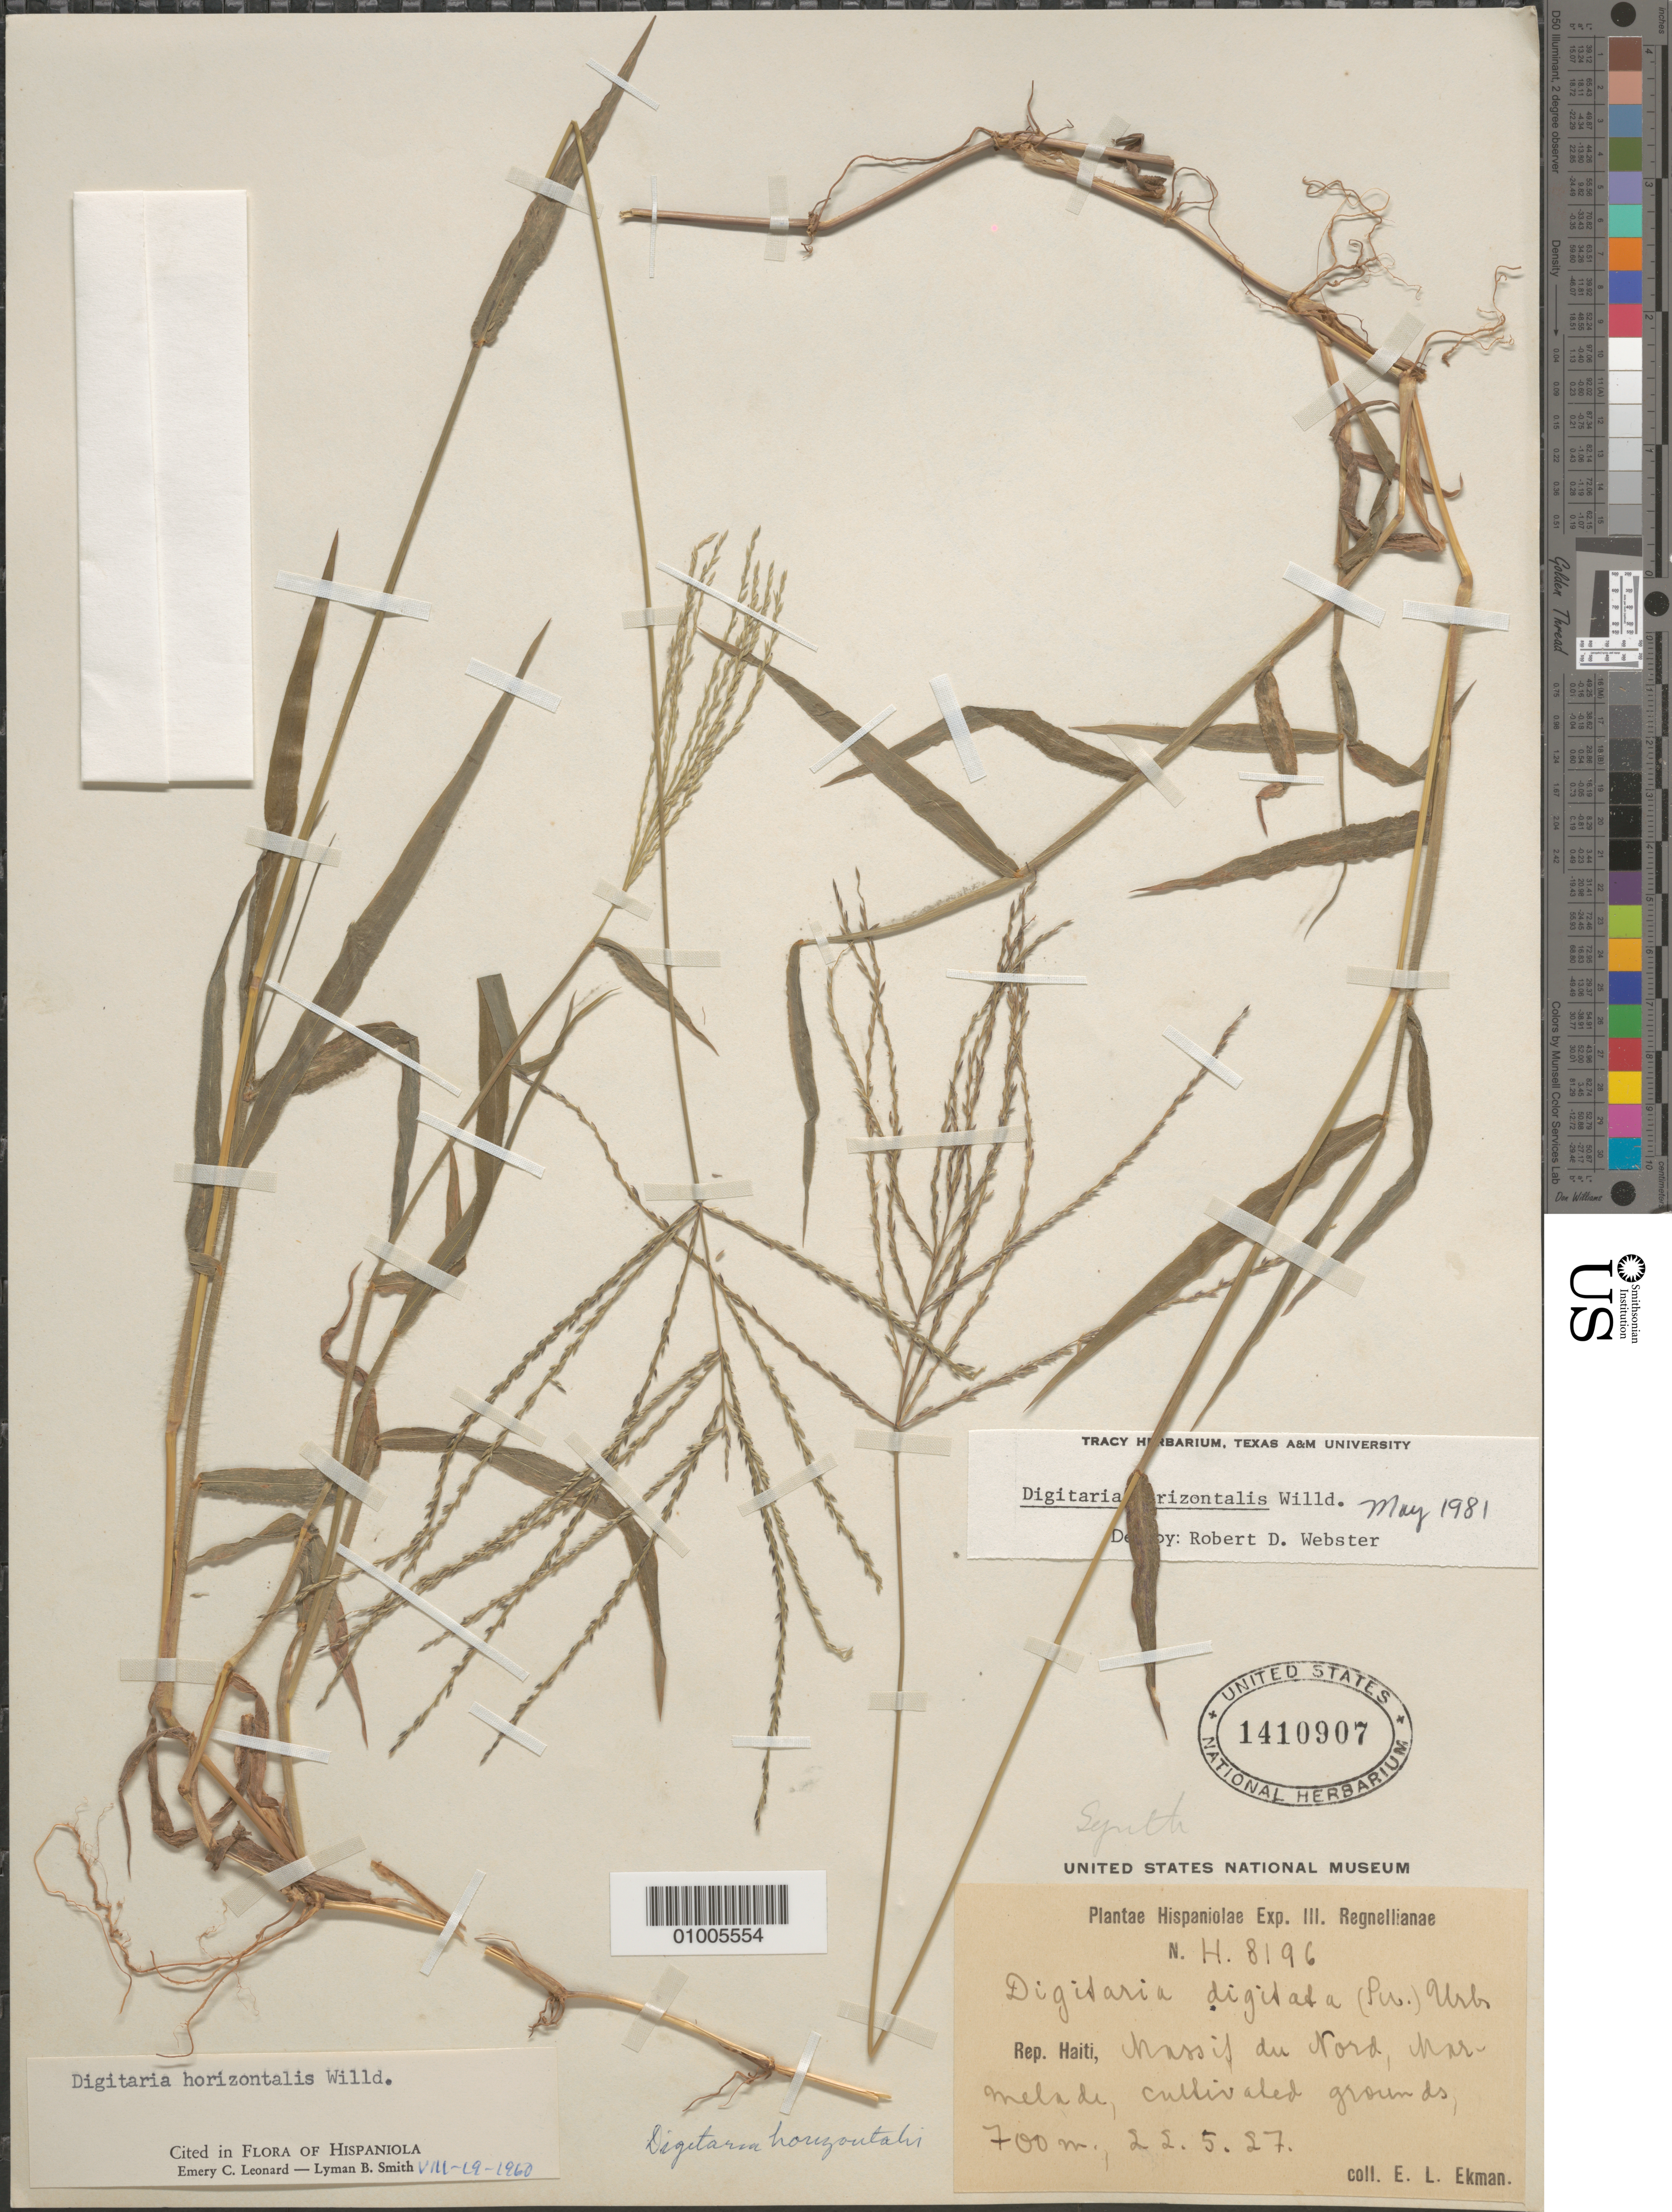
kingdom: Plantae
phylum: Tracheophyta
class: Liliopsida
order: Poales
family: Poaceae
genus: Digitaria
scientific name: Digitaria horizontalis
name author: Willd.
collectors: E. L. Ekman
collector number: H 8196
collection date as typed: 22 May 1927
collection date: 1927-05-22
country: Haiti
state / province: Artibonite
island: Hispaniola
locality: Massif du Nord, Marmelade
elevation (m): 700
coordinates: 0 N, 0 E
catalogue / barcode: US 1410907